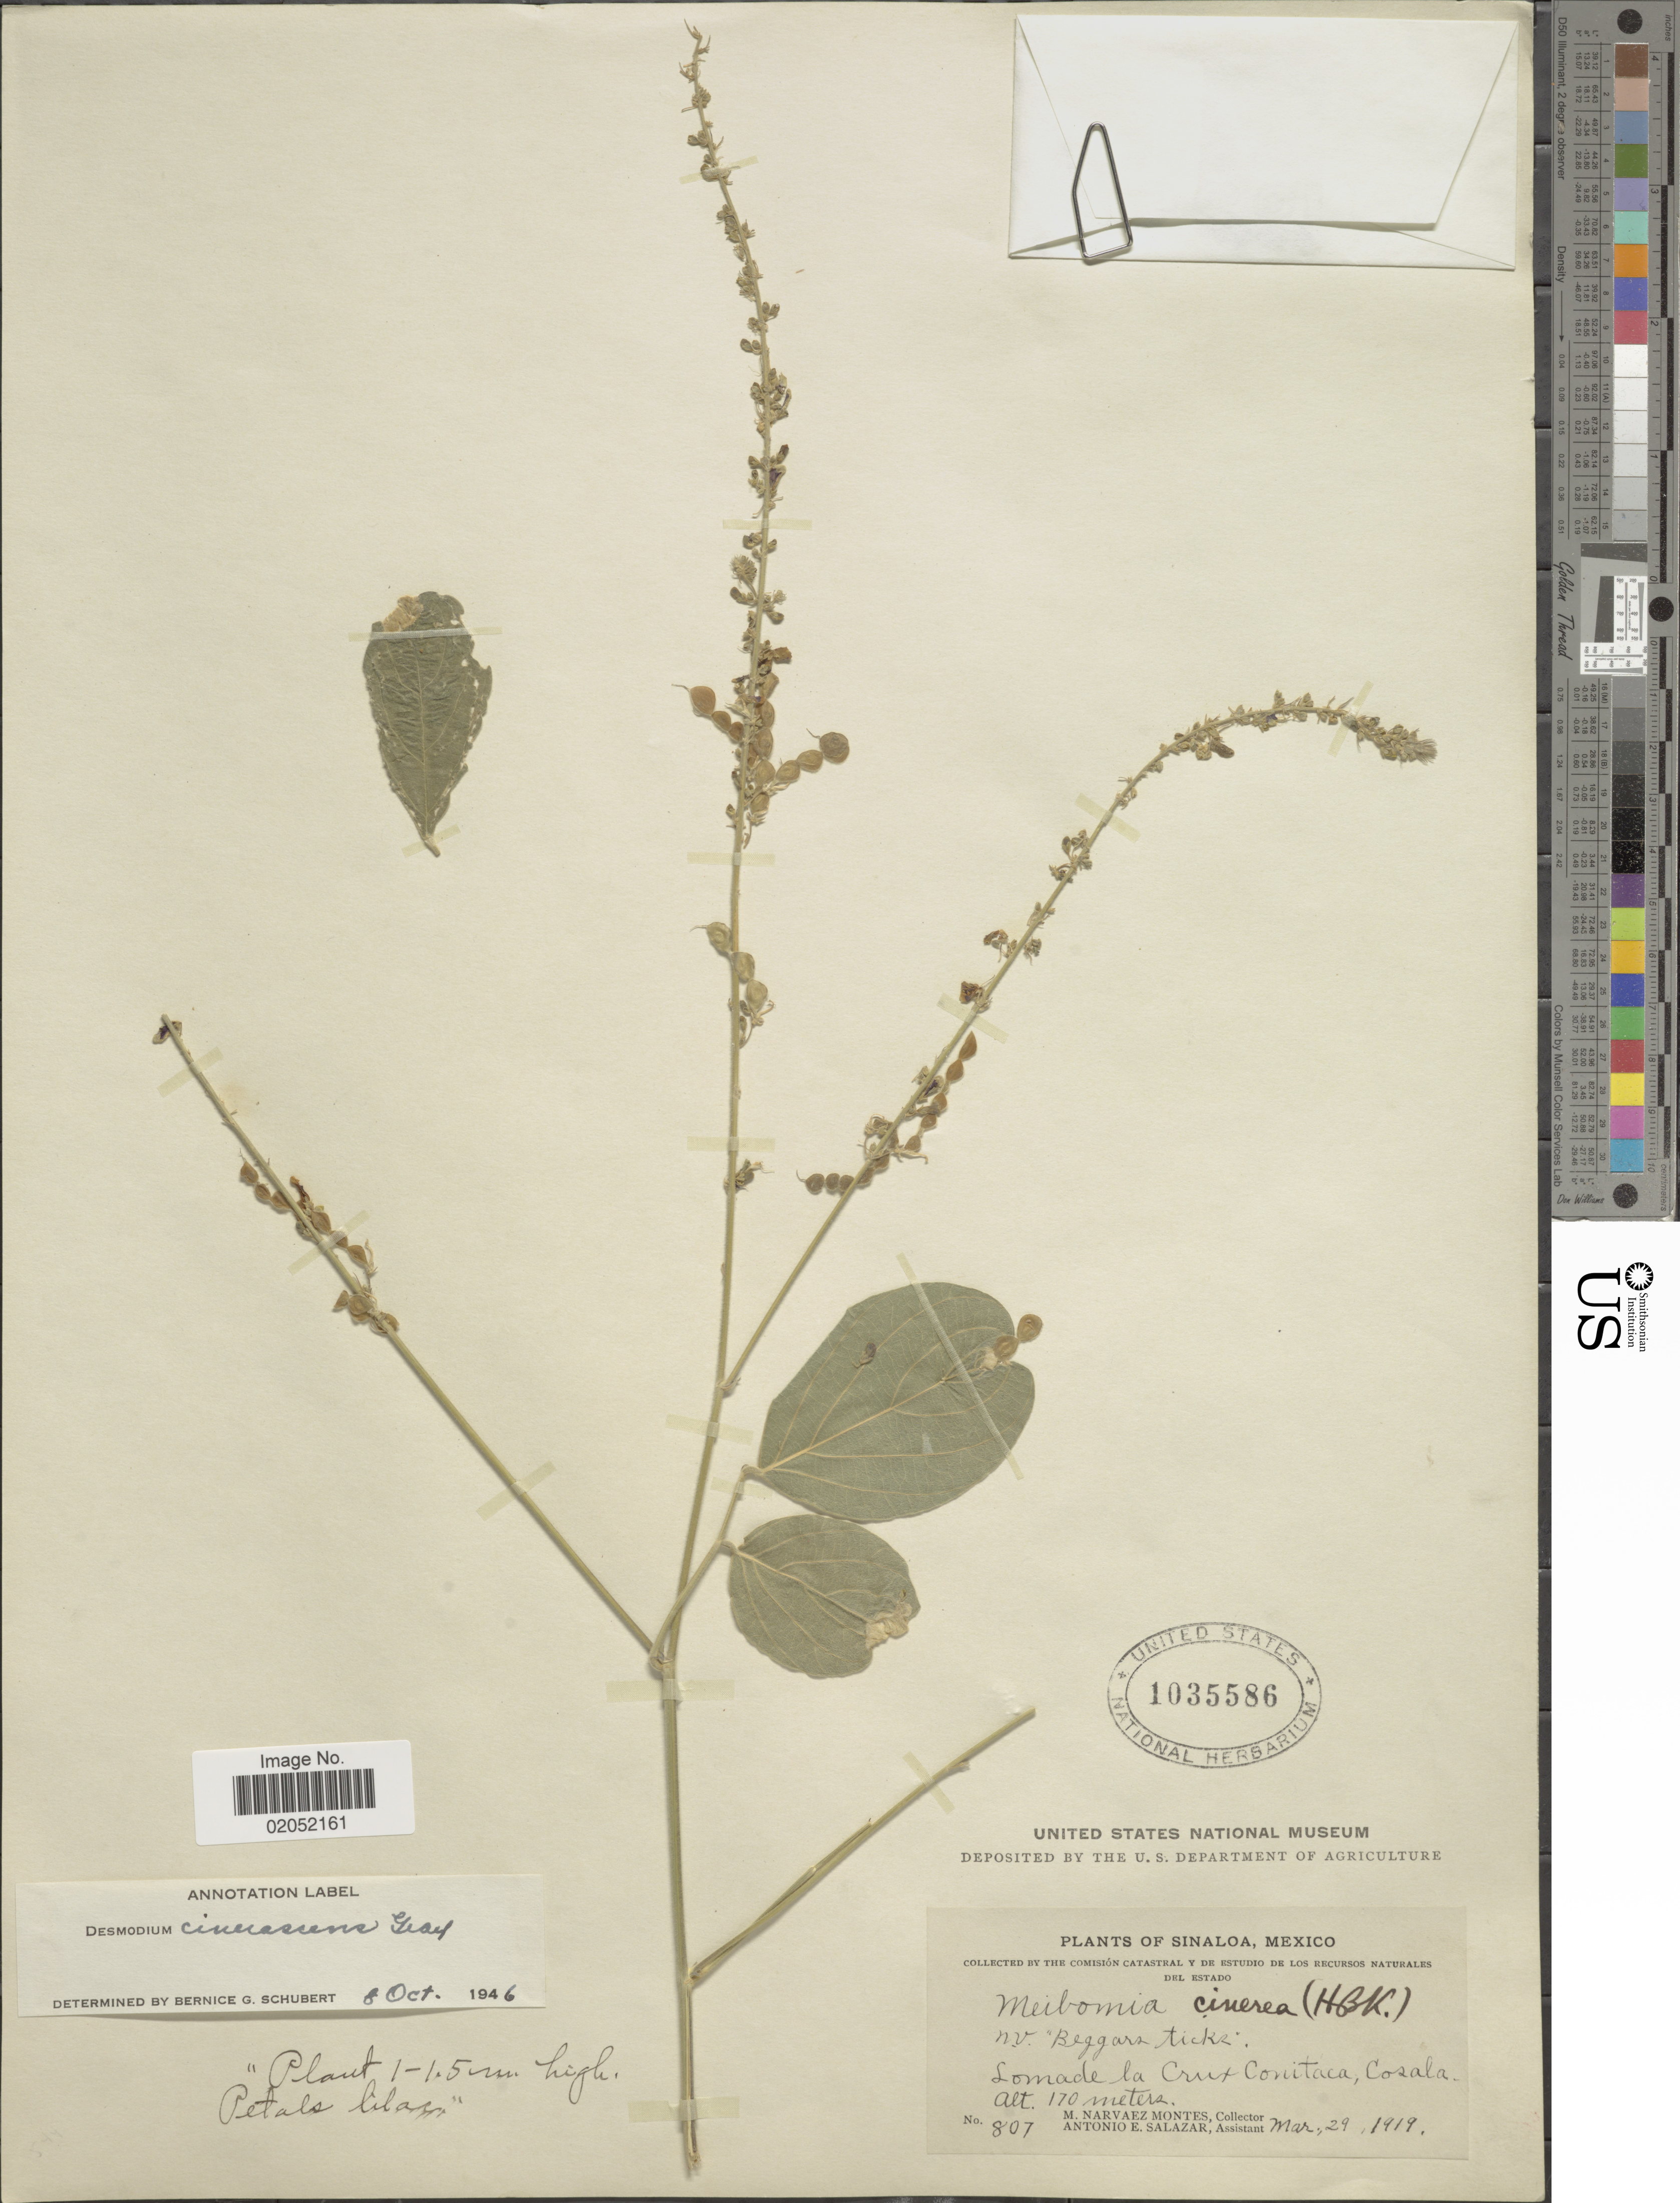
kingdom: Plantae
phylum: Tracheophyta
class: Magnoliopsida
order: Fabales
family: Fabaceae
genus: Desmodium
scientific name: Desmodium cinerascens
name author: A. Gray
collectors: M. Narvaez-Montes & A. E. Salazar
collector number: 807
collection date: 1919-03-29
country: Mexico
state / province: Sinaloa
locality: Lomade La Cruz Conitaca, Cosala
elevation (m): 170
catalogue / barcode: US 1035586